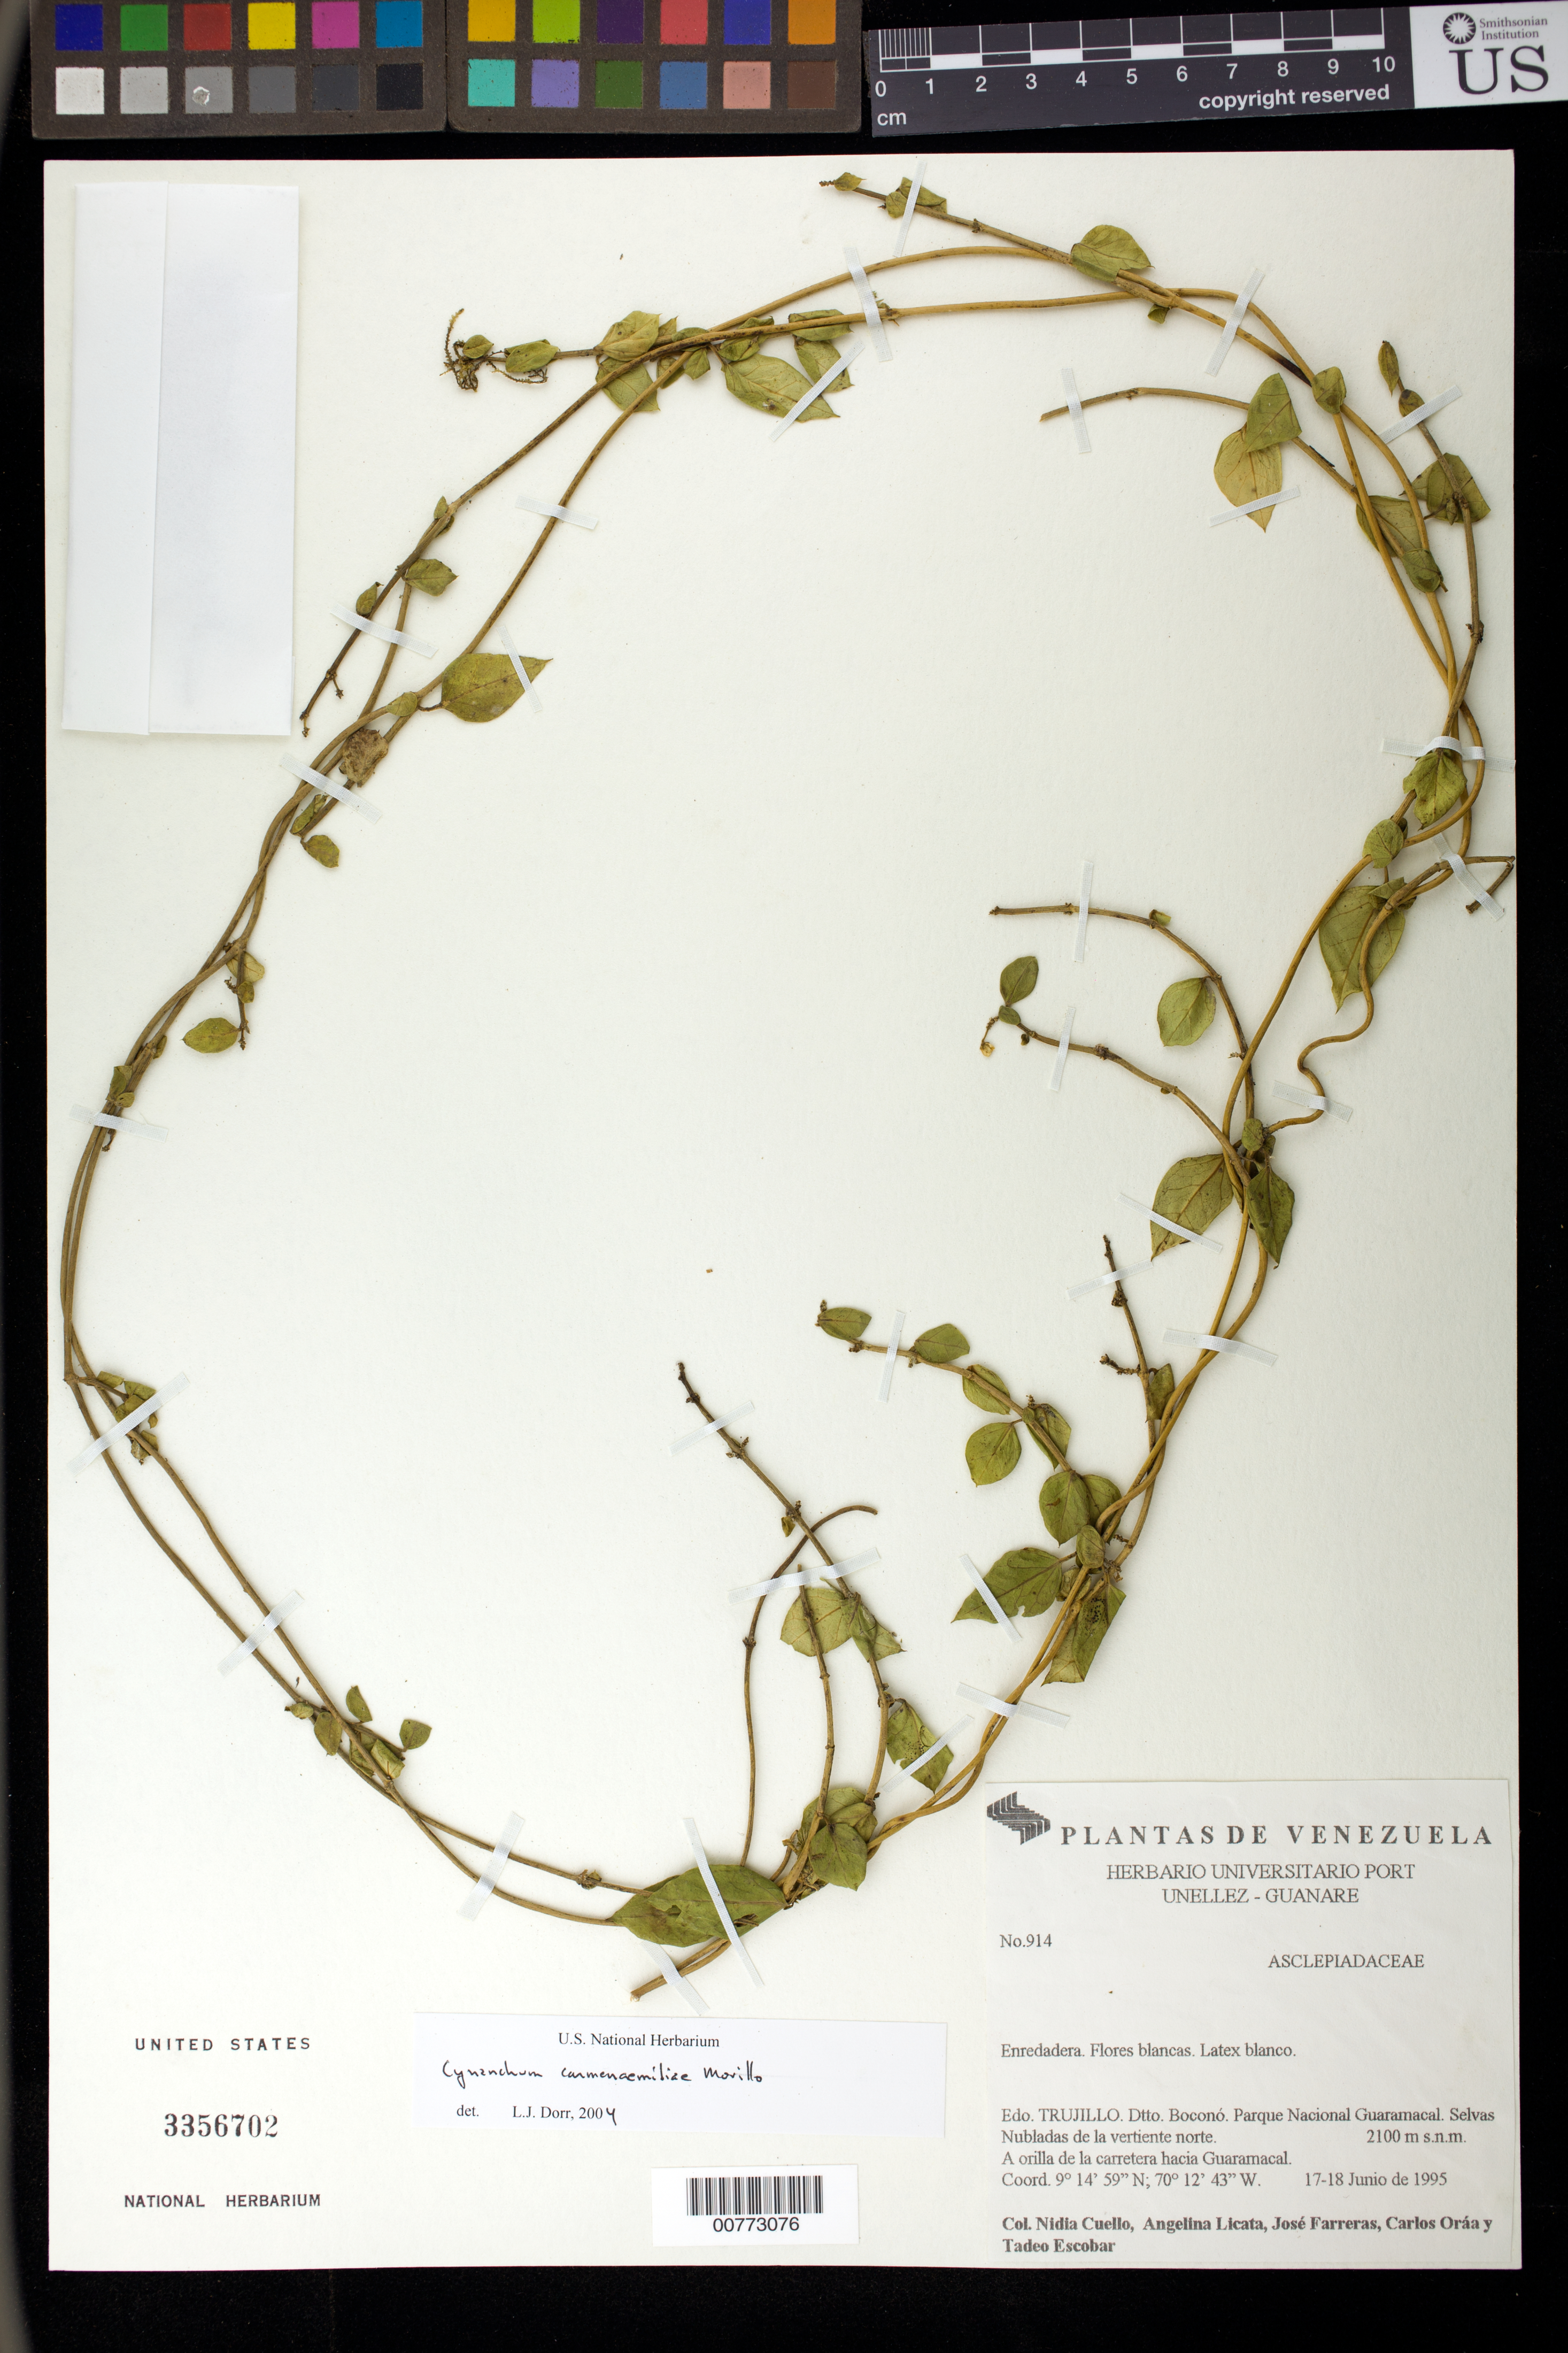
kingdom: Plantae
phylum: Tracheophyta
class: Magnoliopsida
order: Gentianales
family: Apocynaceae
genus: Scyphostelma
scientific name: Scyphostelma carmenaemiliae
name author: (Morillo) Liede & Meve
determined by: Liede-Schumann, Sigrid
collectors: N. L. Cuello, A. Licata, J. Farreras, C. Oráa & T. Escobar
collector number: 914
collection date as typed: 17 Jun 1995 to 18 Jun 1995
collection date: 1995-06-17/1995-06-18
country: Venezuela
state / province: Trujillo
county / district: Boconó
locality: Parque Nacional Guaramacal, vertiente N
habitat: selvas nubladas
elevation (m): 2100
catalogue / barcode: US 3356702